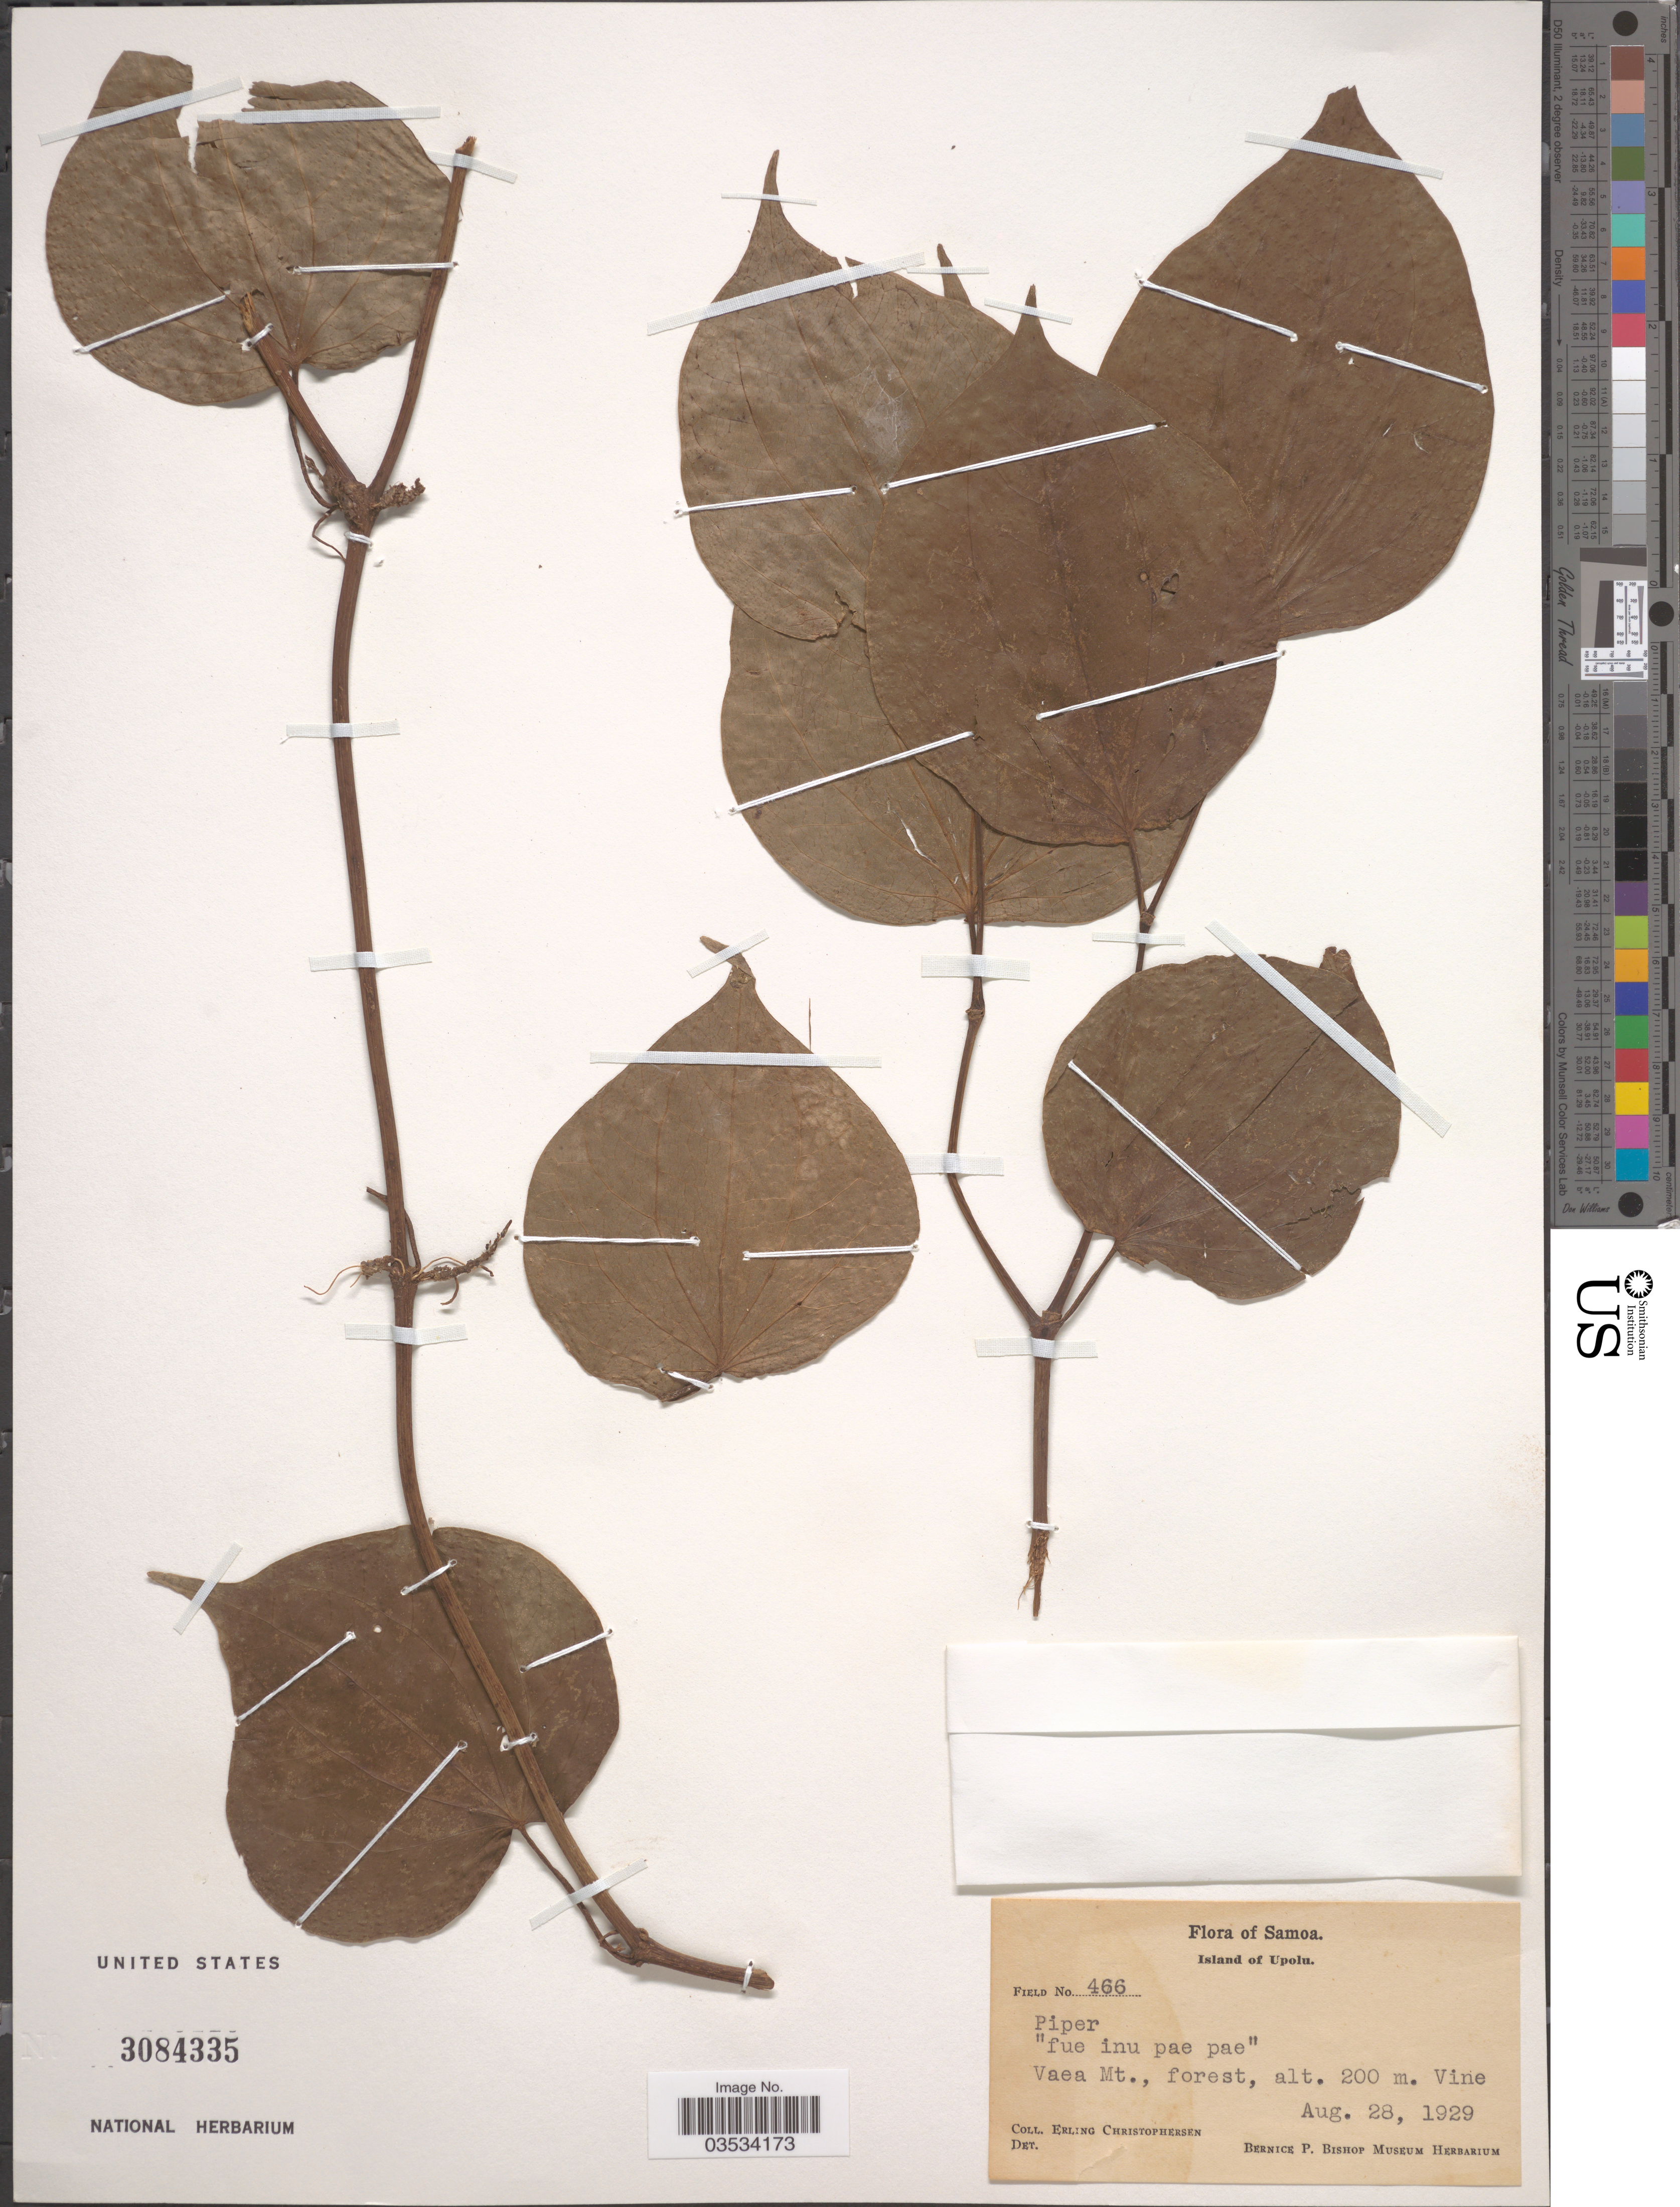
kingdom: Plantae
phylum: Tracheophyta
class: Magnoliopsida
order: Piperales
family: Piperaceae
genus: Piper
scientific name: Piper sp.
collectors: E. Christophersen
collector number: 466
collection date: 1929-08-28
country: Samoa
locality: Samoa. Island of Upolu. Vaea Mt.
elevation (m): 200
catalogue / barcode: US 3084335